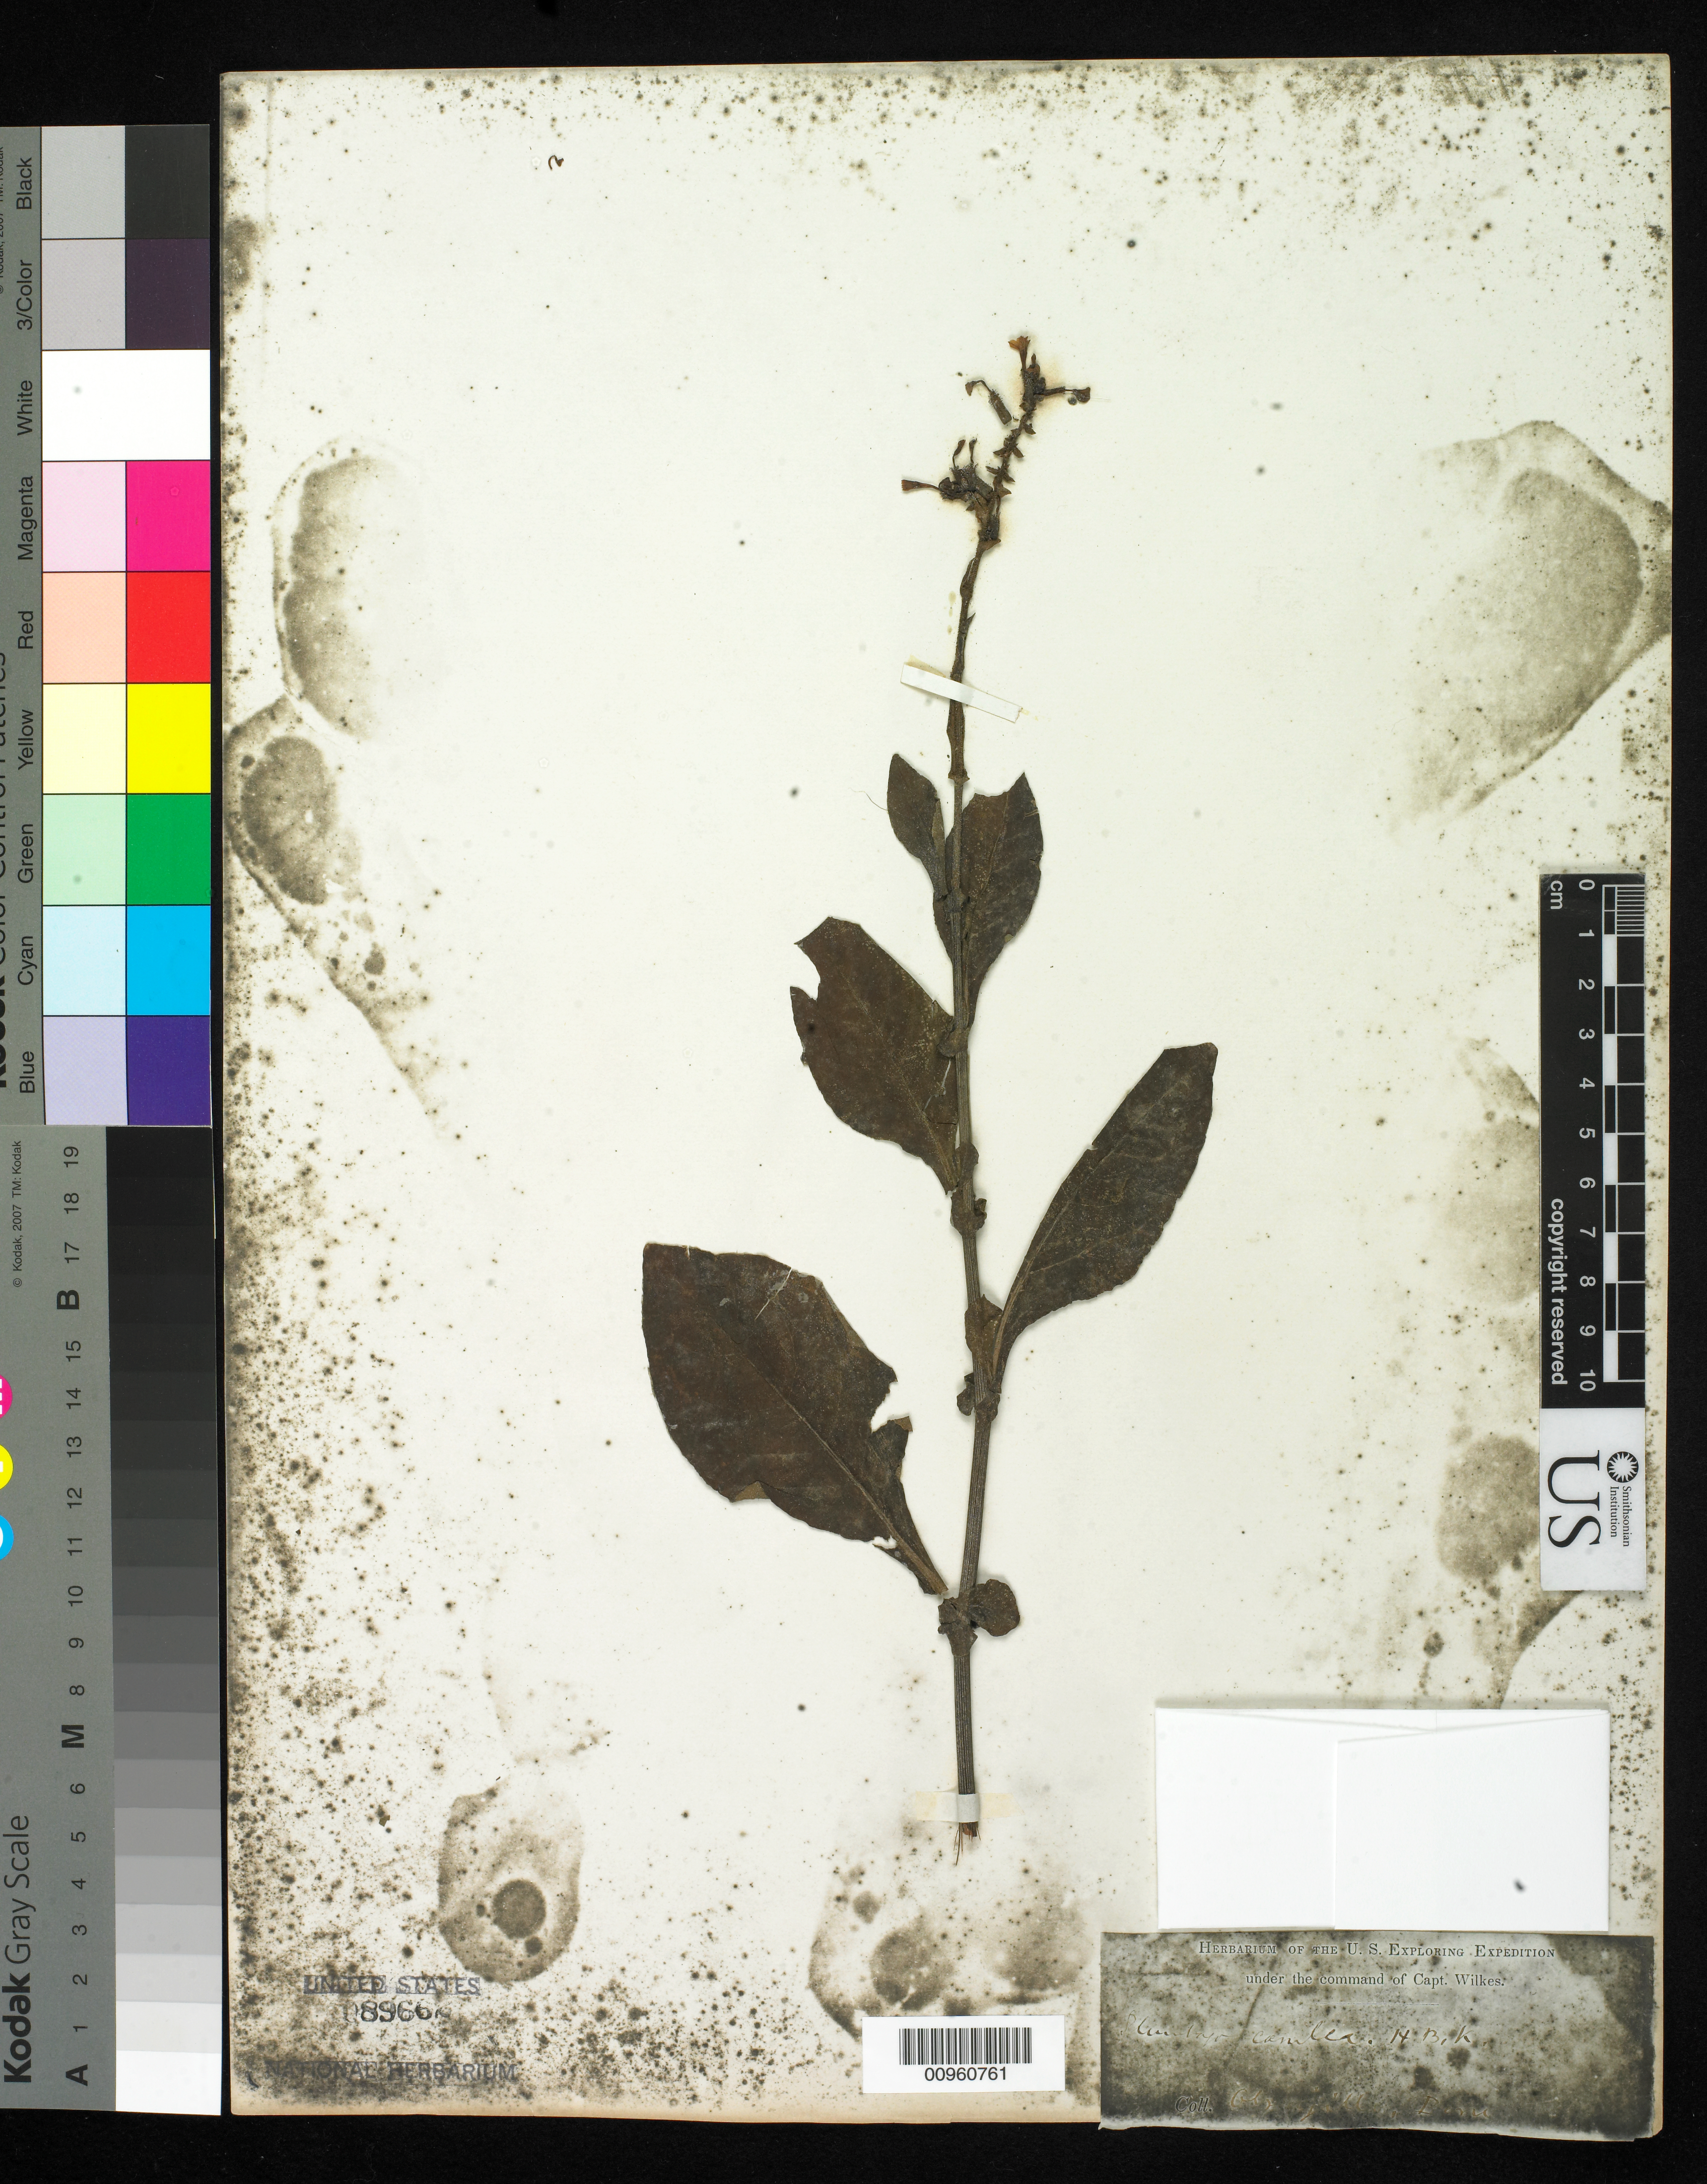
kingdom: Plantae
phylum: Tracheophyta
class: Magnoliopsida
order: Caryophyllales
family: Plumbaginaceae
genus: Plumbago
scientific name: Plumbago coerulea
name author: Auct.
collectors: Wilkes Explor. Exped.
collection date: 1838/1842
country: Peru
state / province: Lima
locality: Obrajillo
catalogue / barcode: US 89668